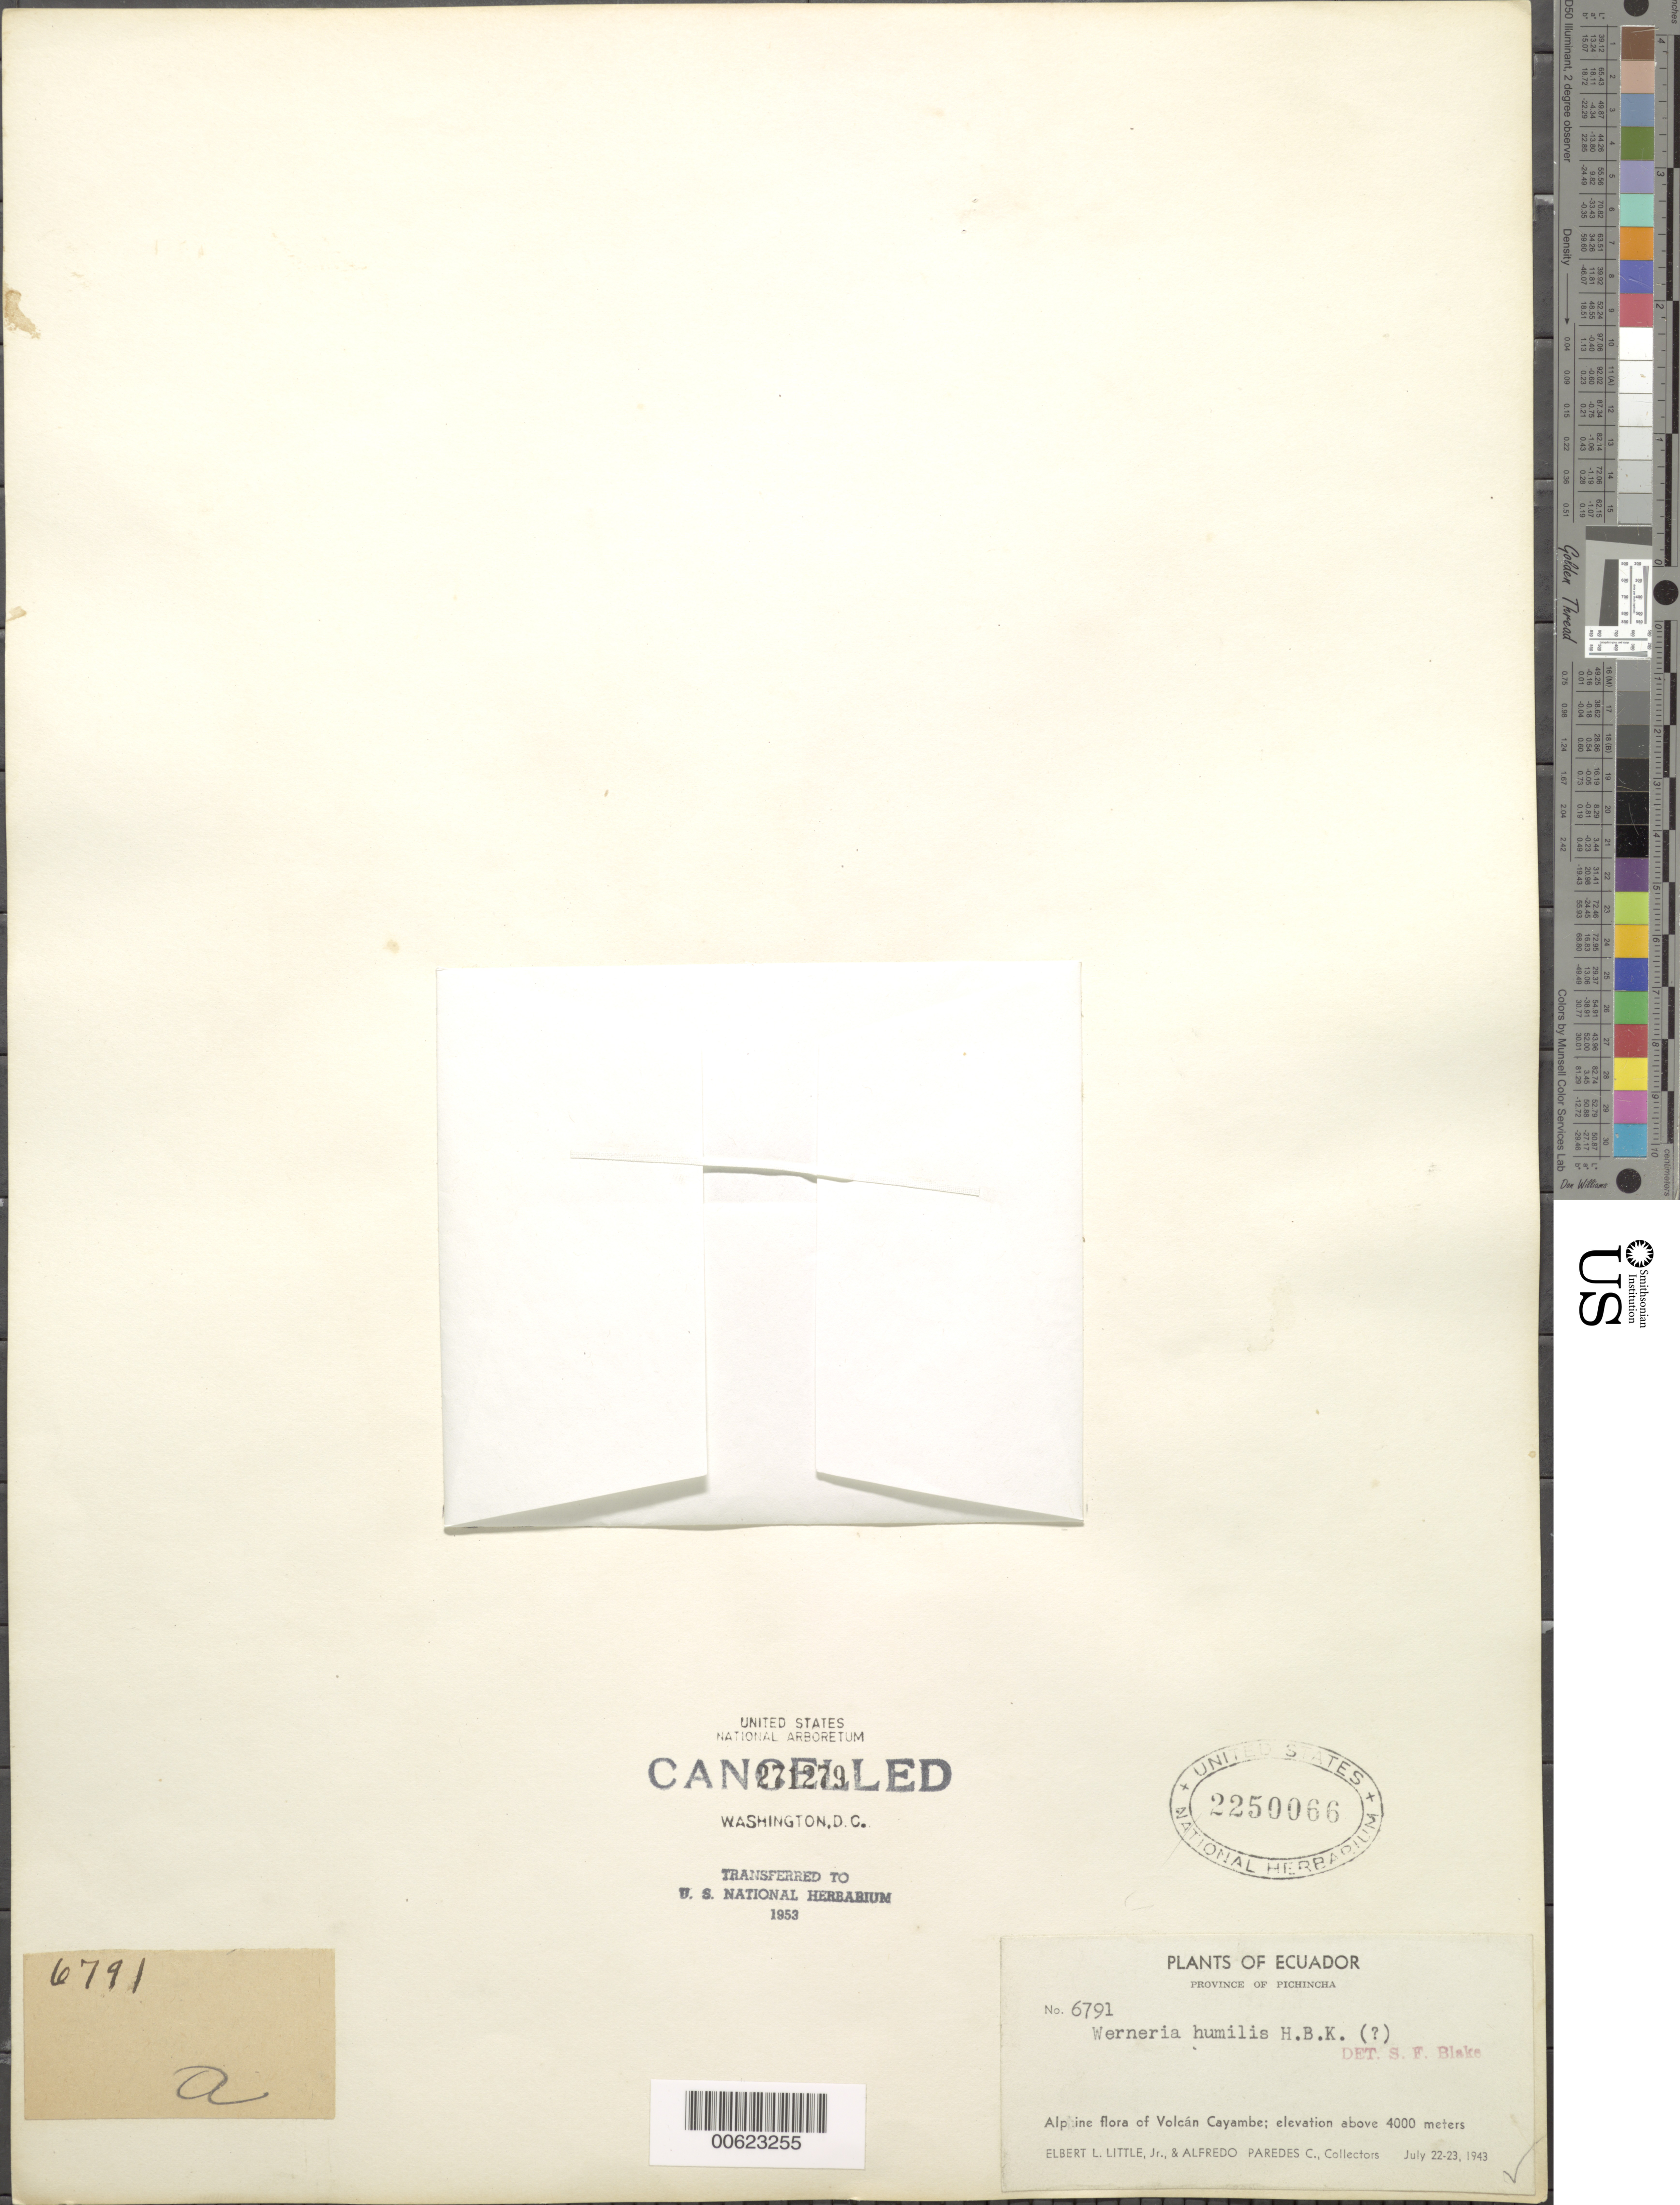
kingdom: Plantae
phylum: Tracheophyta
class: Magnoliopsida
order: Asterales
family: Asteraceae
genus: Werneria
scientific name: Werneria pygmaea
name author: Gillies ex Hook. & Arn.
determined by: Calvo, Joel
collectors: E. L. Little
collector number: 6791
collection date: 1943-07-22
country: Ecuador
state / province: Pichincha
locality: Volcán Cayambe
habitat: Alpine flora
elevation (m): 4500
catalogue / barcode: US 2250066